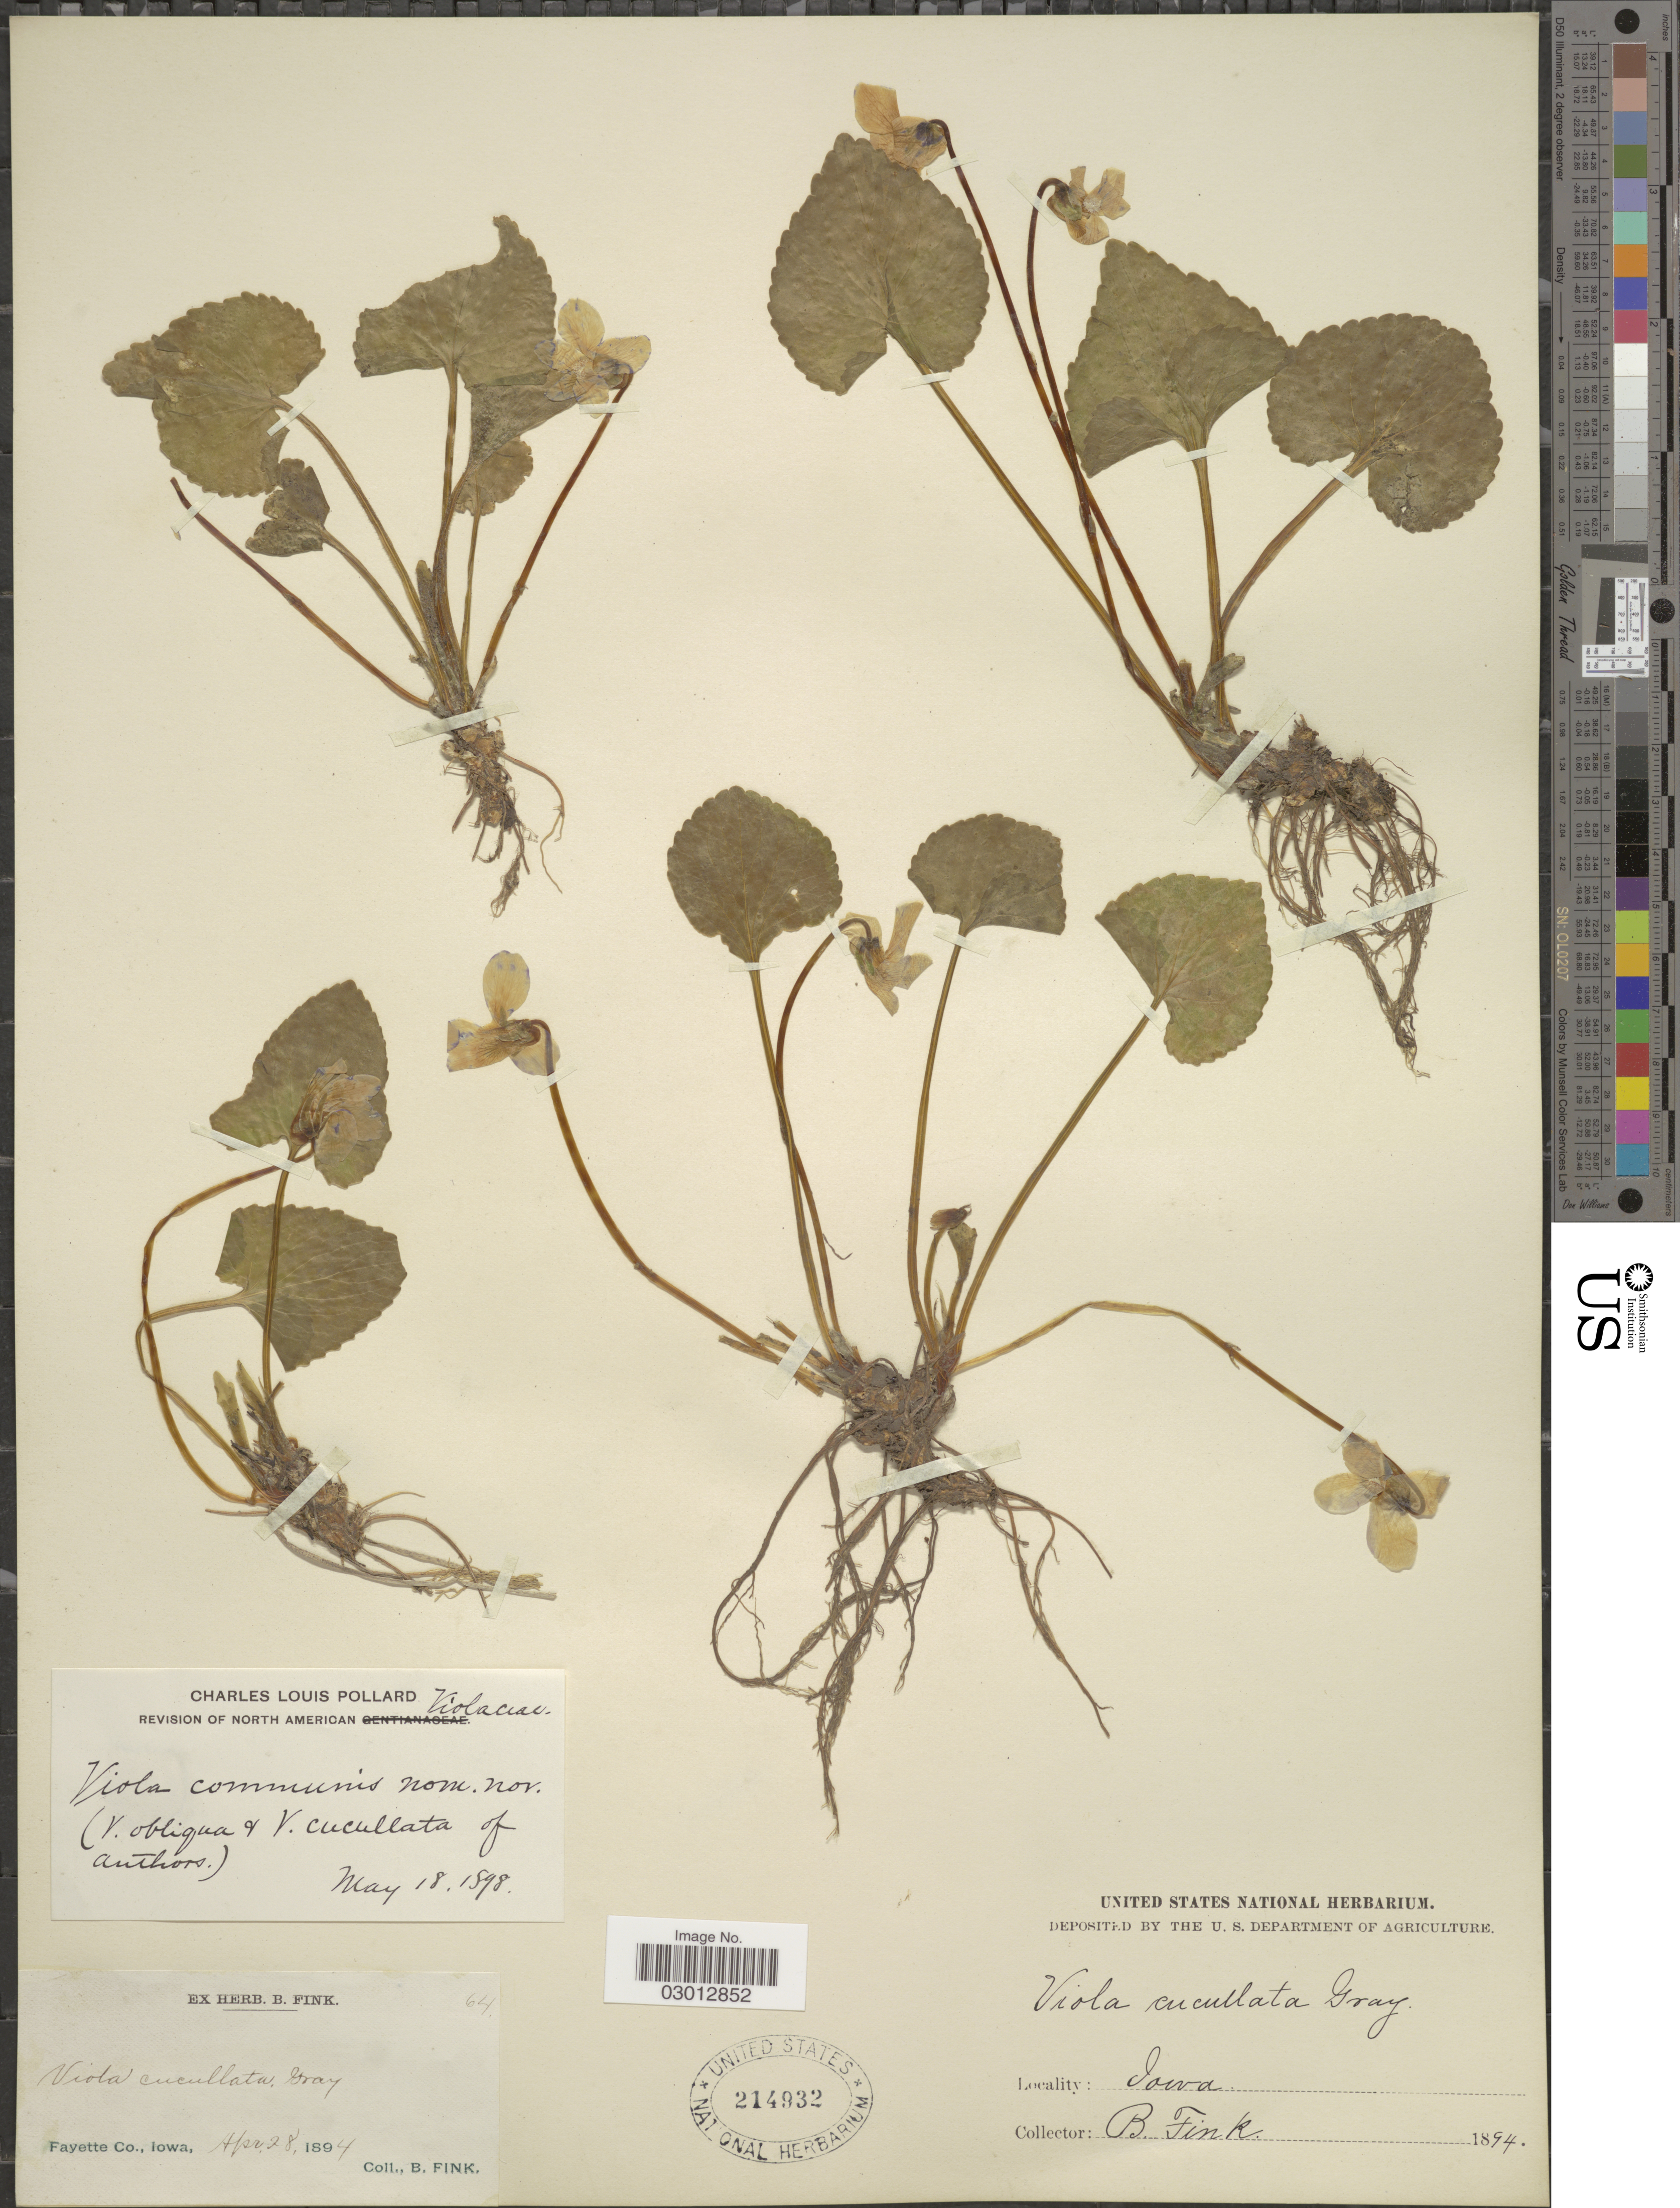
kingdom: Plantae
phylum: Tracheophyta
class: Magnoliopsida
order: Malpighiales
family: Violaceae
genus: Viola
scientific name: Viola papilionacea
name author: Pursh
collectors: B. Fink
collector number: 64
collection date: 1894-04-28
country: United States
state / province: Iowa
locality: Fayette Co.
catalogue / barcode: US 214932